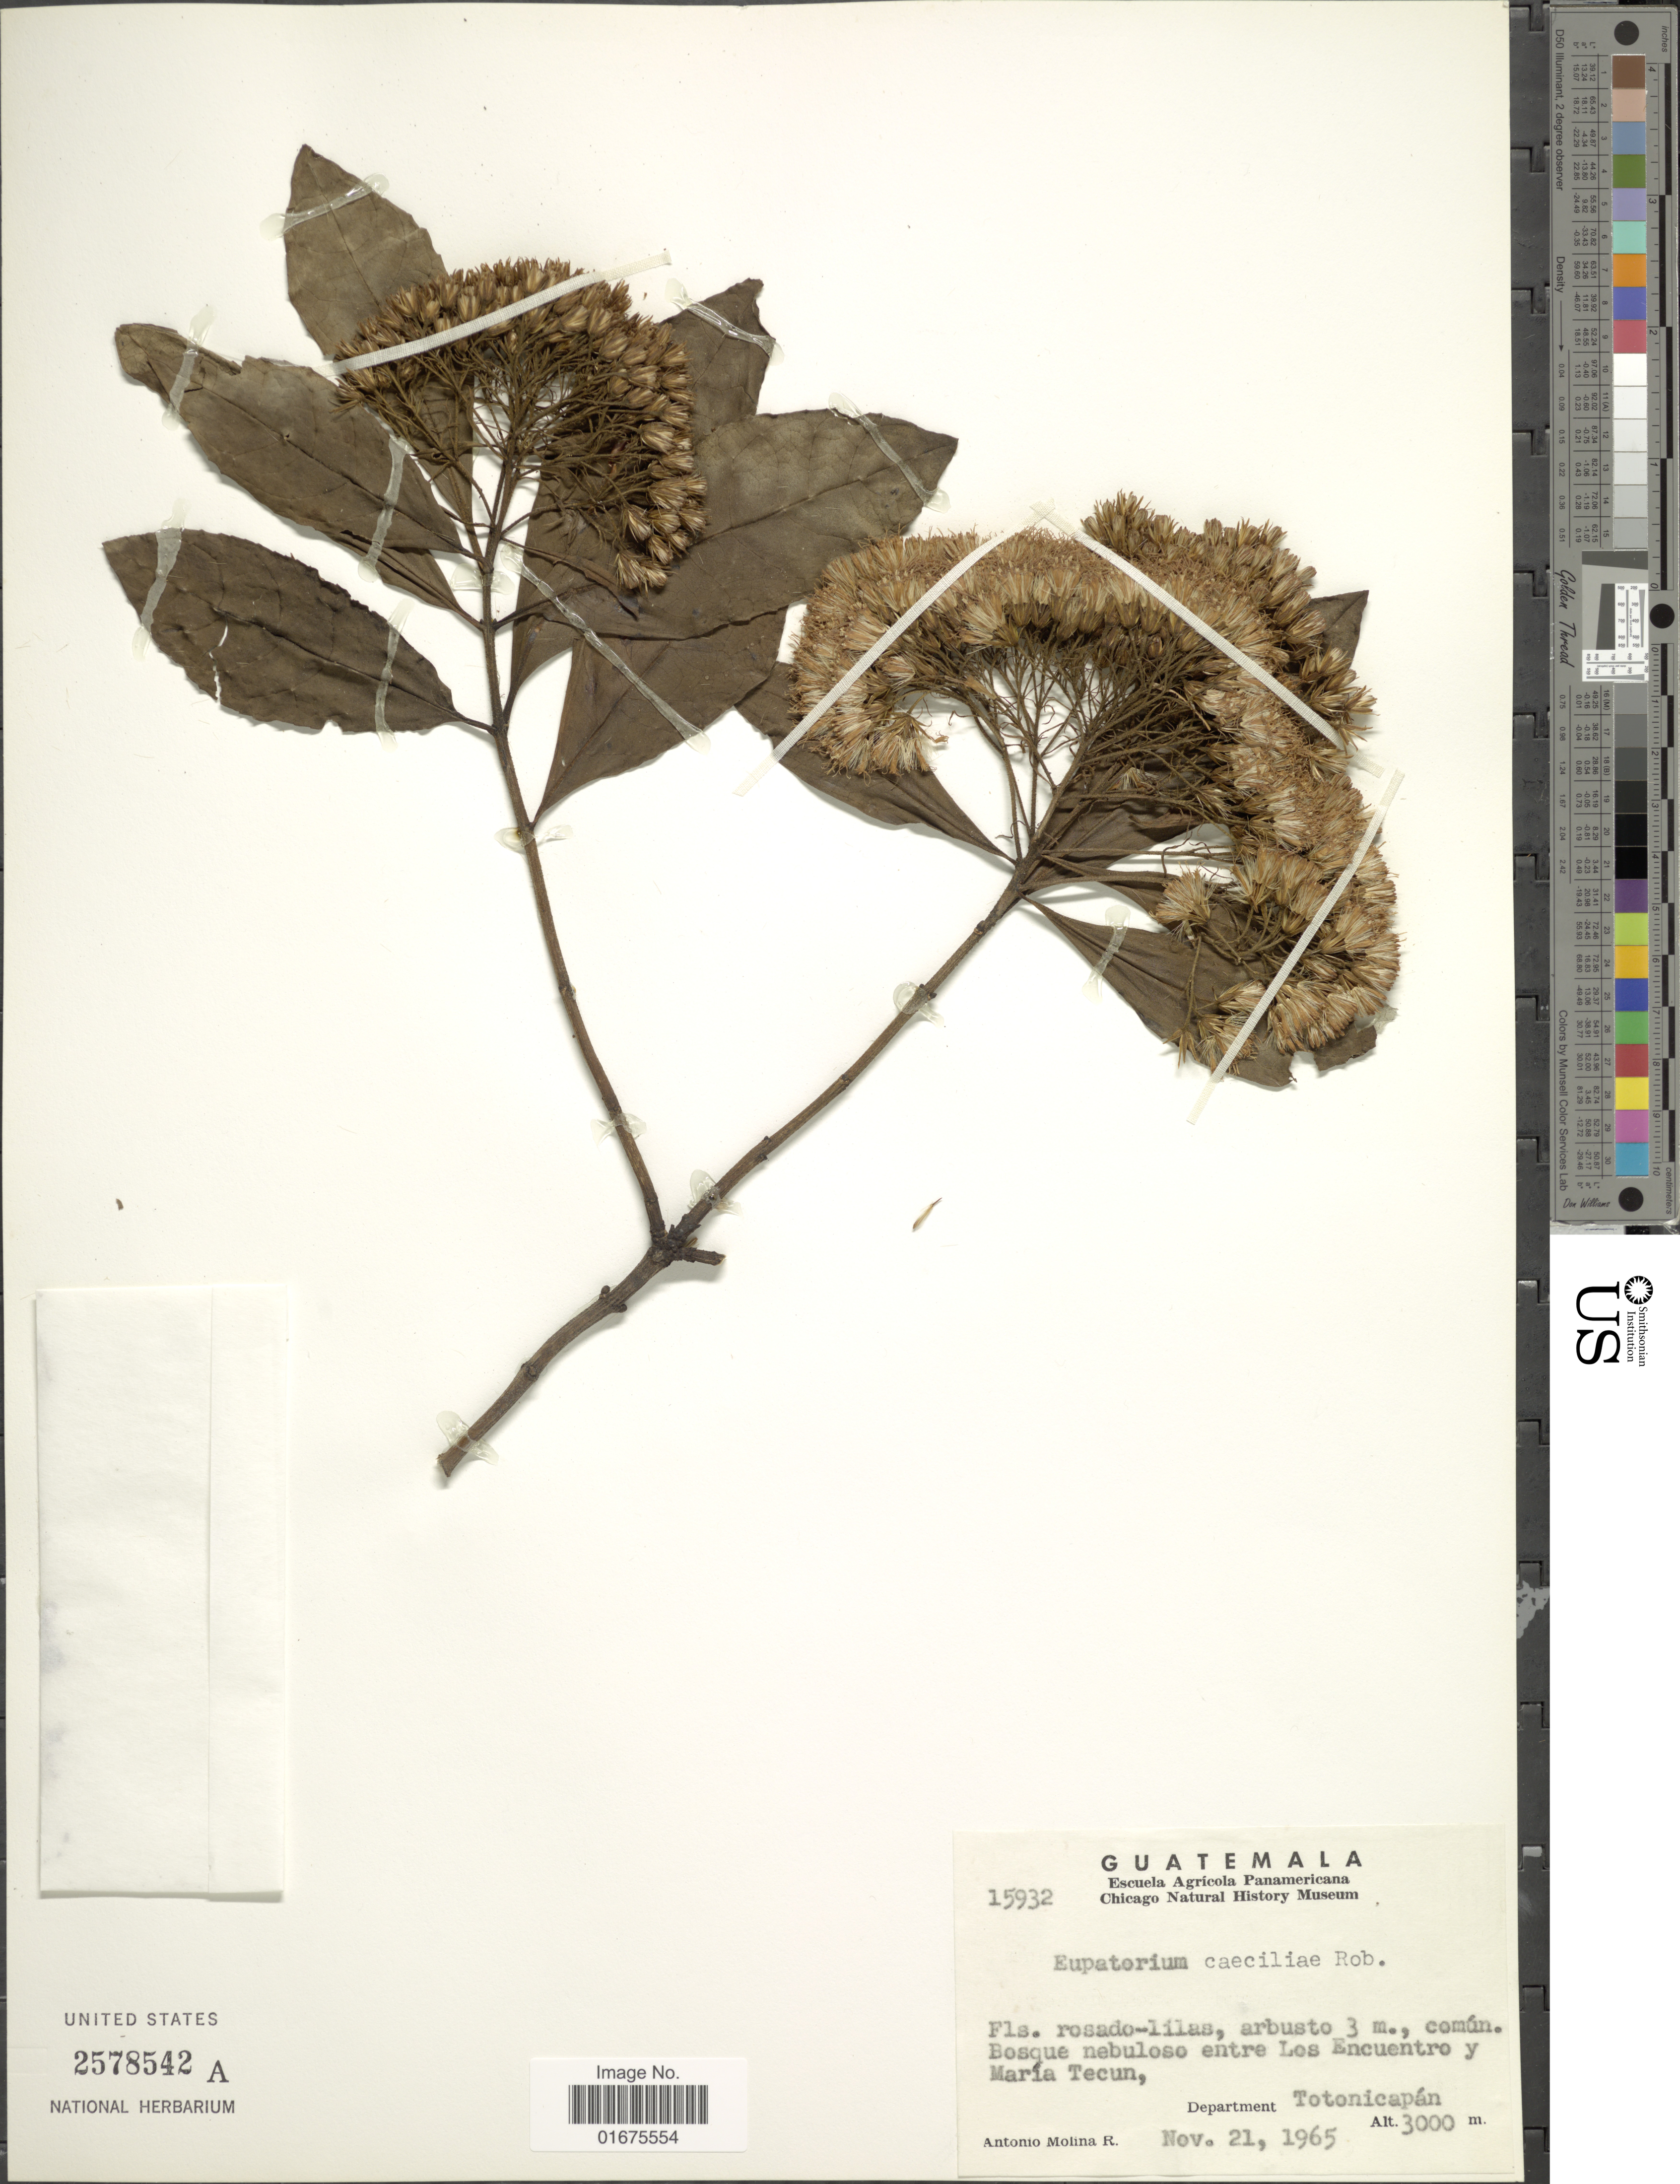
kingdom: Plantae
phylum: Tracheophyta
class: Magnoliopsida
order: Asterales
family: Asteraceae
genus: Ageratina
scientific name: Ageratina caeciliae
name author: (B.L. Rob.) R.M. King & H. Rob.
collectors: A. Molina R.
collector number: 15932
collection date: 1965-11-21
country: Guatemala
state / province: Totonicapan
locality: Fls. rosado-lilas, arbusto 3m. comun. Bosque nebuloso entre Los Encuentro y Maria Tecun,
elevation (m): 3000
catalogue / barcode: US 2578542A